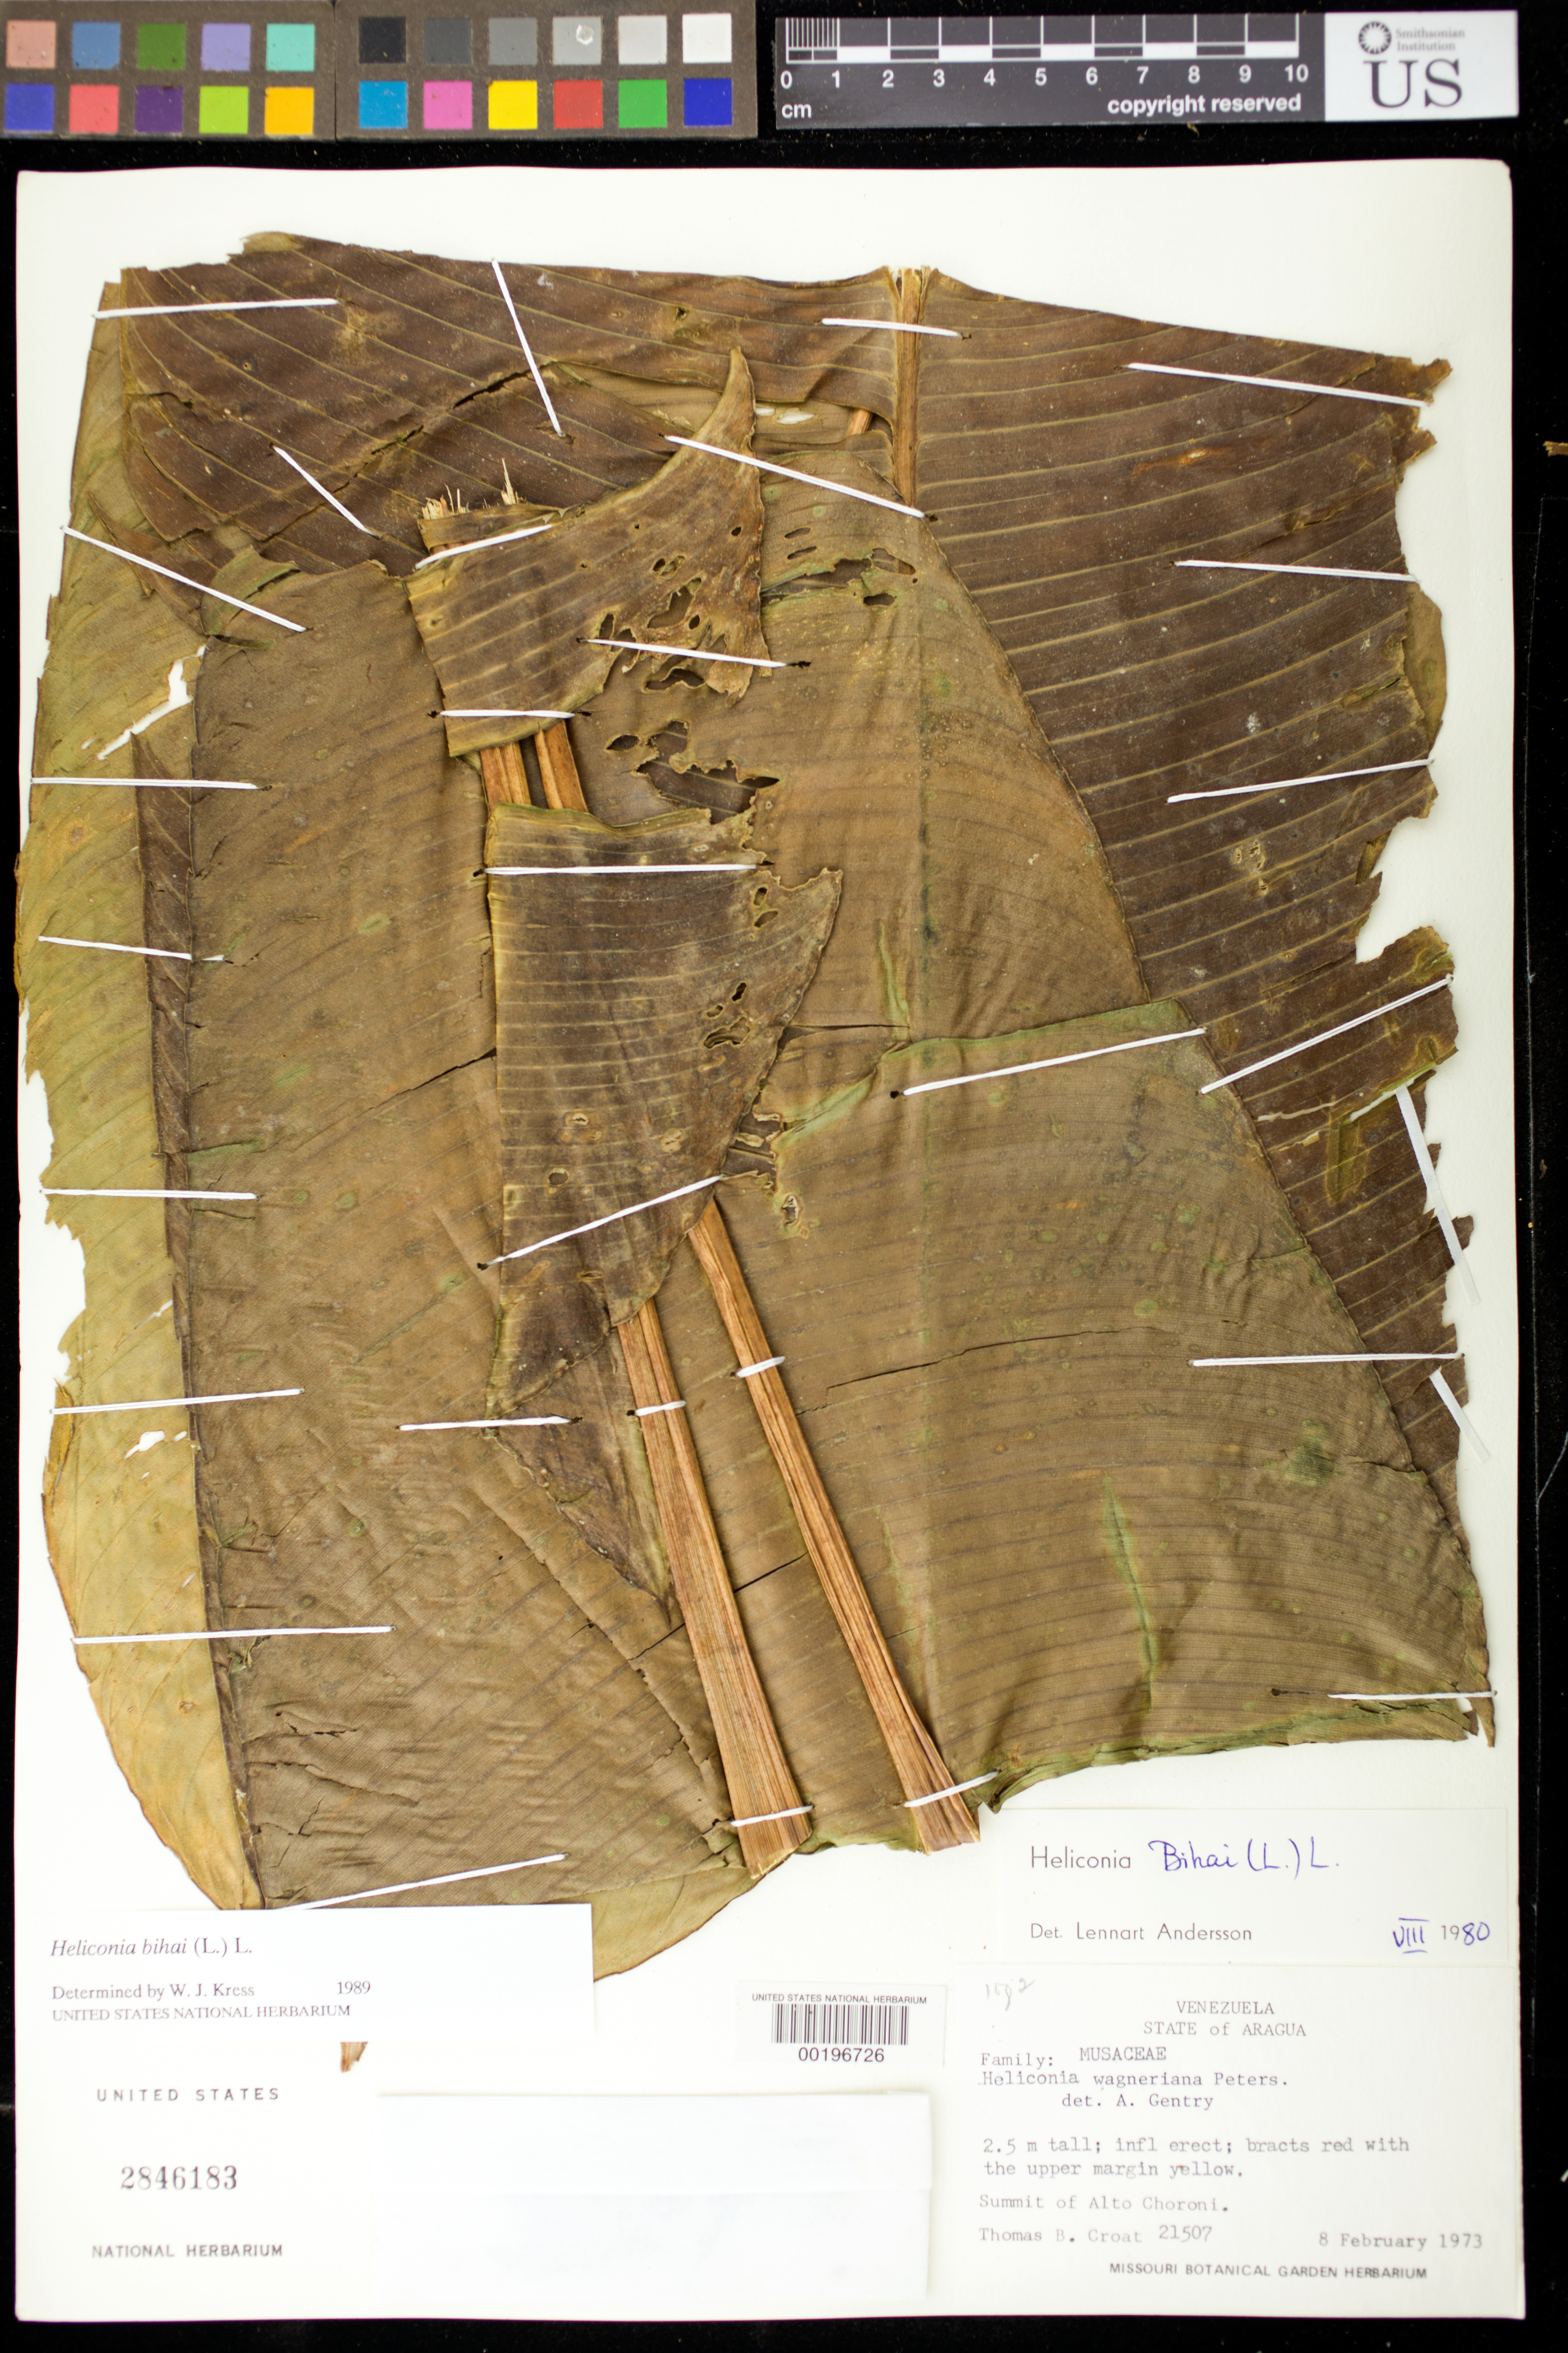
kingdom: Plantae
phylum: Tracheophyta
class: Liliopsida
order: Zingiberales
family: Heliconiaceae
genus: Heliconia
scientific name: Heliconia bihai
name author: (L.) L.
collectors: T. B. Croat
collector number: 21507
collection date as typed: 08 Feb 1973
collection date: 1973-02-08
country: Venezuela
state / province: Aragua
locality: Summit of alto choroni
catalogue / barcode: US 2846183